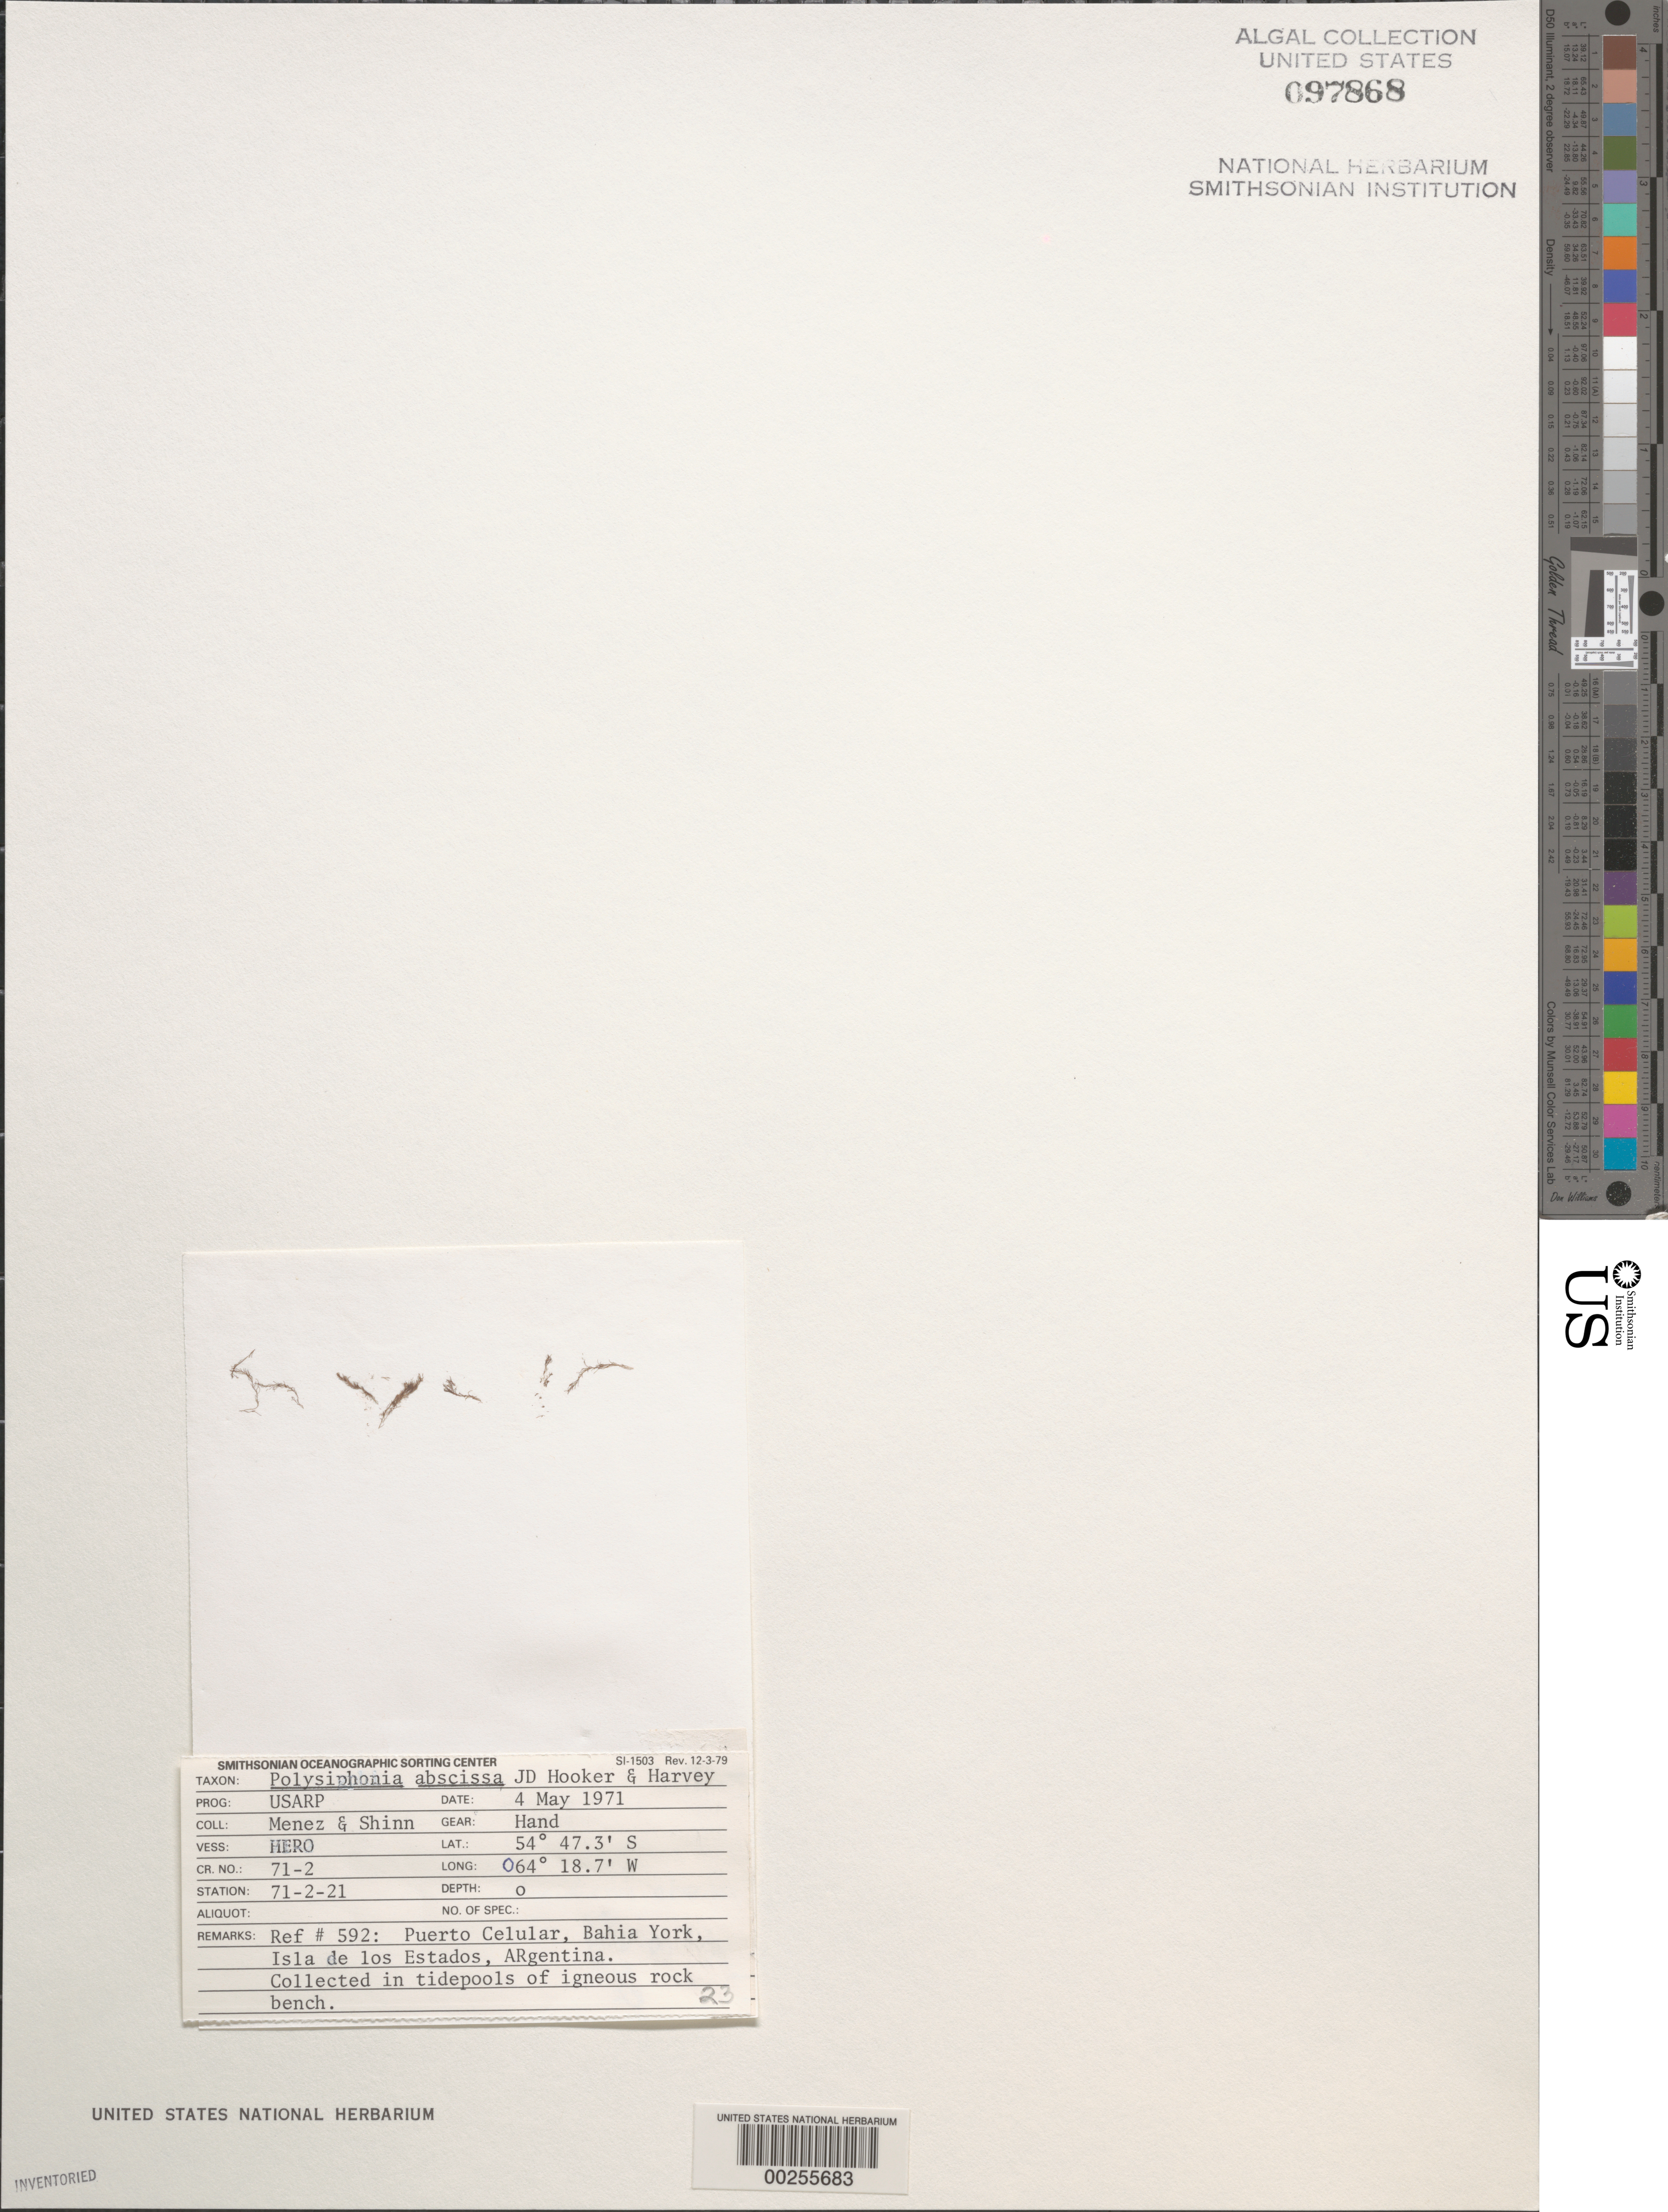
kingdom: Plantae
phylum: Rhodophyta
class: Florideophyceae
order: Ceramiales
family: Rhodomelaceae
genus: Polysiphonia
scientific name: Polysiphonia abscissa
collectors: Meñez & -. Shinn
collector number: Station 71-2-21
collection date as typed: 04 May 1971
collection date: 1971-05-04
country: Argentina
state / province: Tierra del Fuego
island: Isla de los Estados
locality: Bahia York, Puerto Celular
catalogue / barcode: US 97868